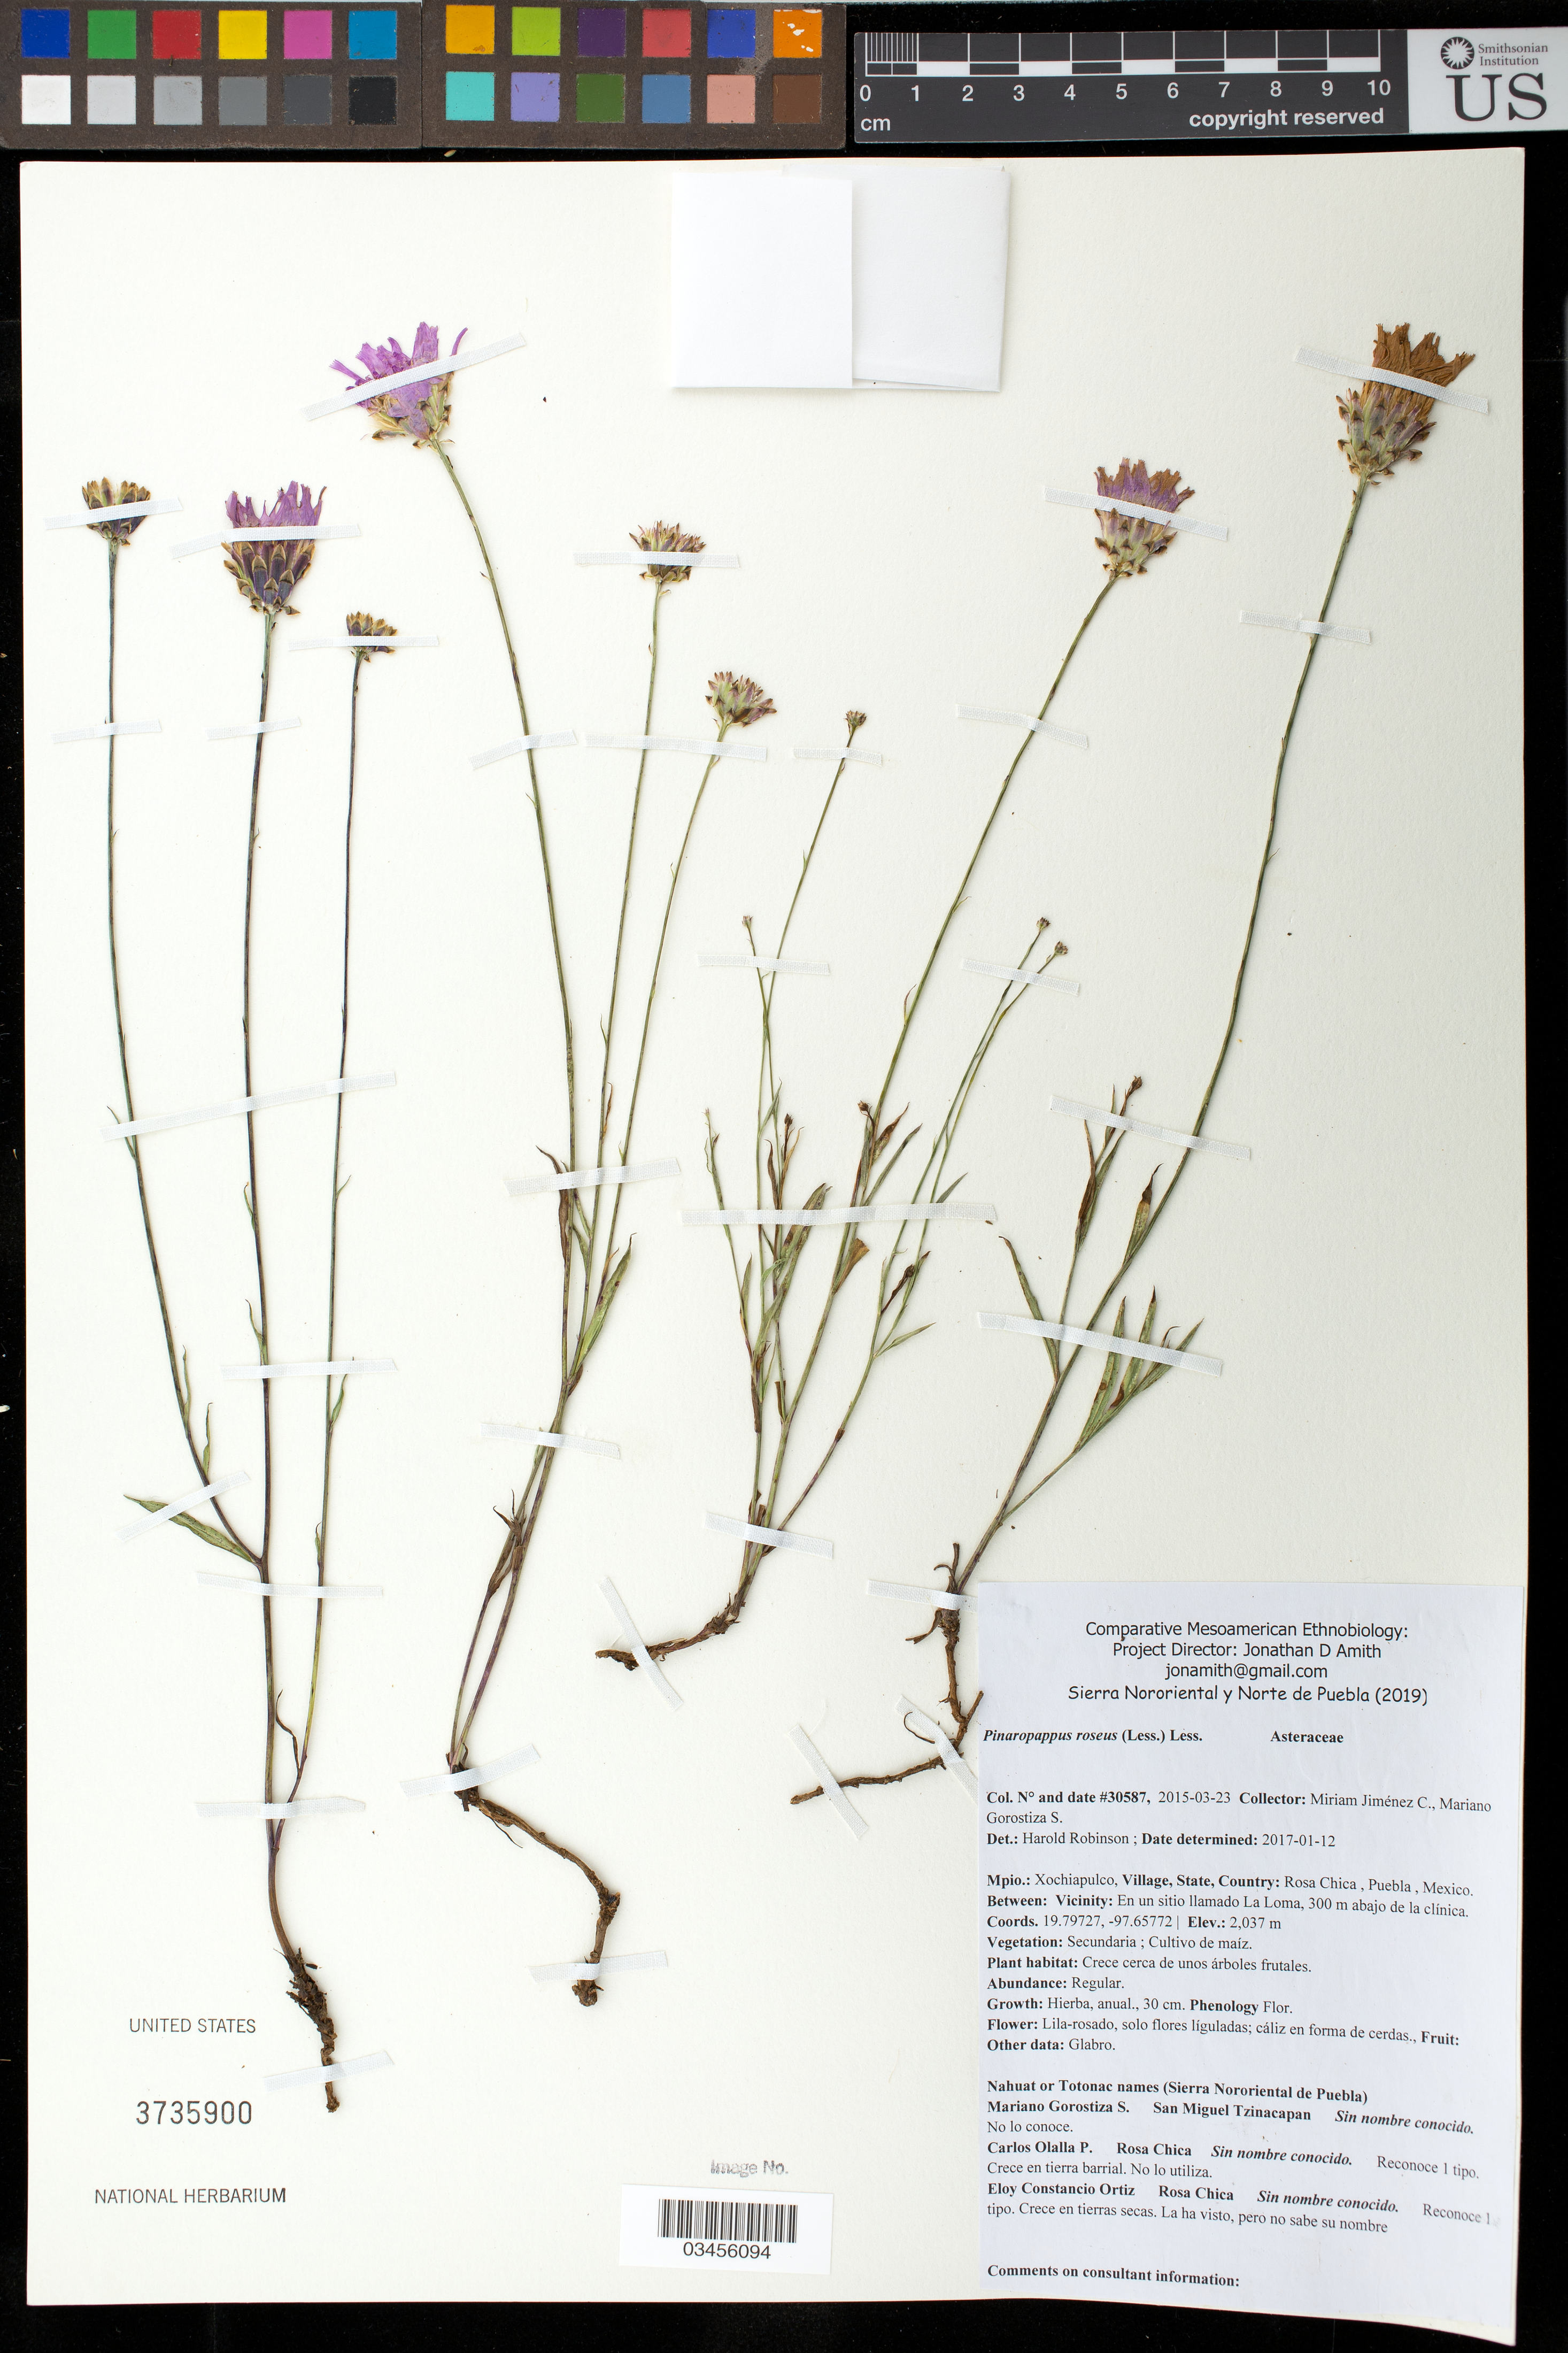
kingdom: Plantae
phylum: Tracheophyta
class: Magnoliopsida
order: Asterales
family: Asteraceae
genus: Pinaropappus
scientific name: Pinaropappus roseus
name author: Less.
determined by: Robinson, Harold E., (US)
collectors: M. Jiménez Chimil & M. Gorostiza S.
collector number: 30587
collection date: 2015-03-23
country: México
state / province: Puebla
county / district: Xochiapulco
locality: PUEBLO: Rosa Chica; LOCALIDAD EXACTA: En un sitio llamado La Loma, 300 m abajo de la clínica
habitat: Cultivo de maíz | Cerca de unos árboles frutales.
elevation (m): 2037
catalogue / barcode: US 3735900